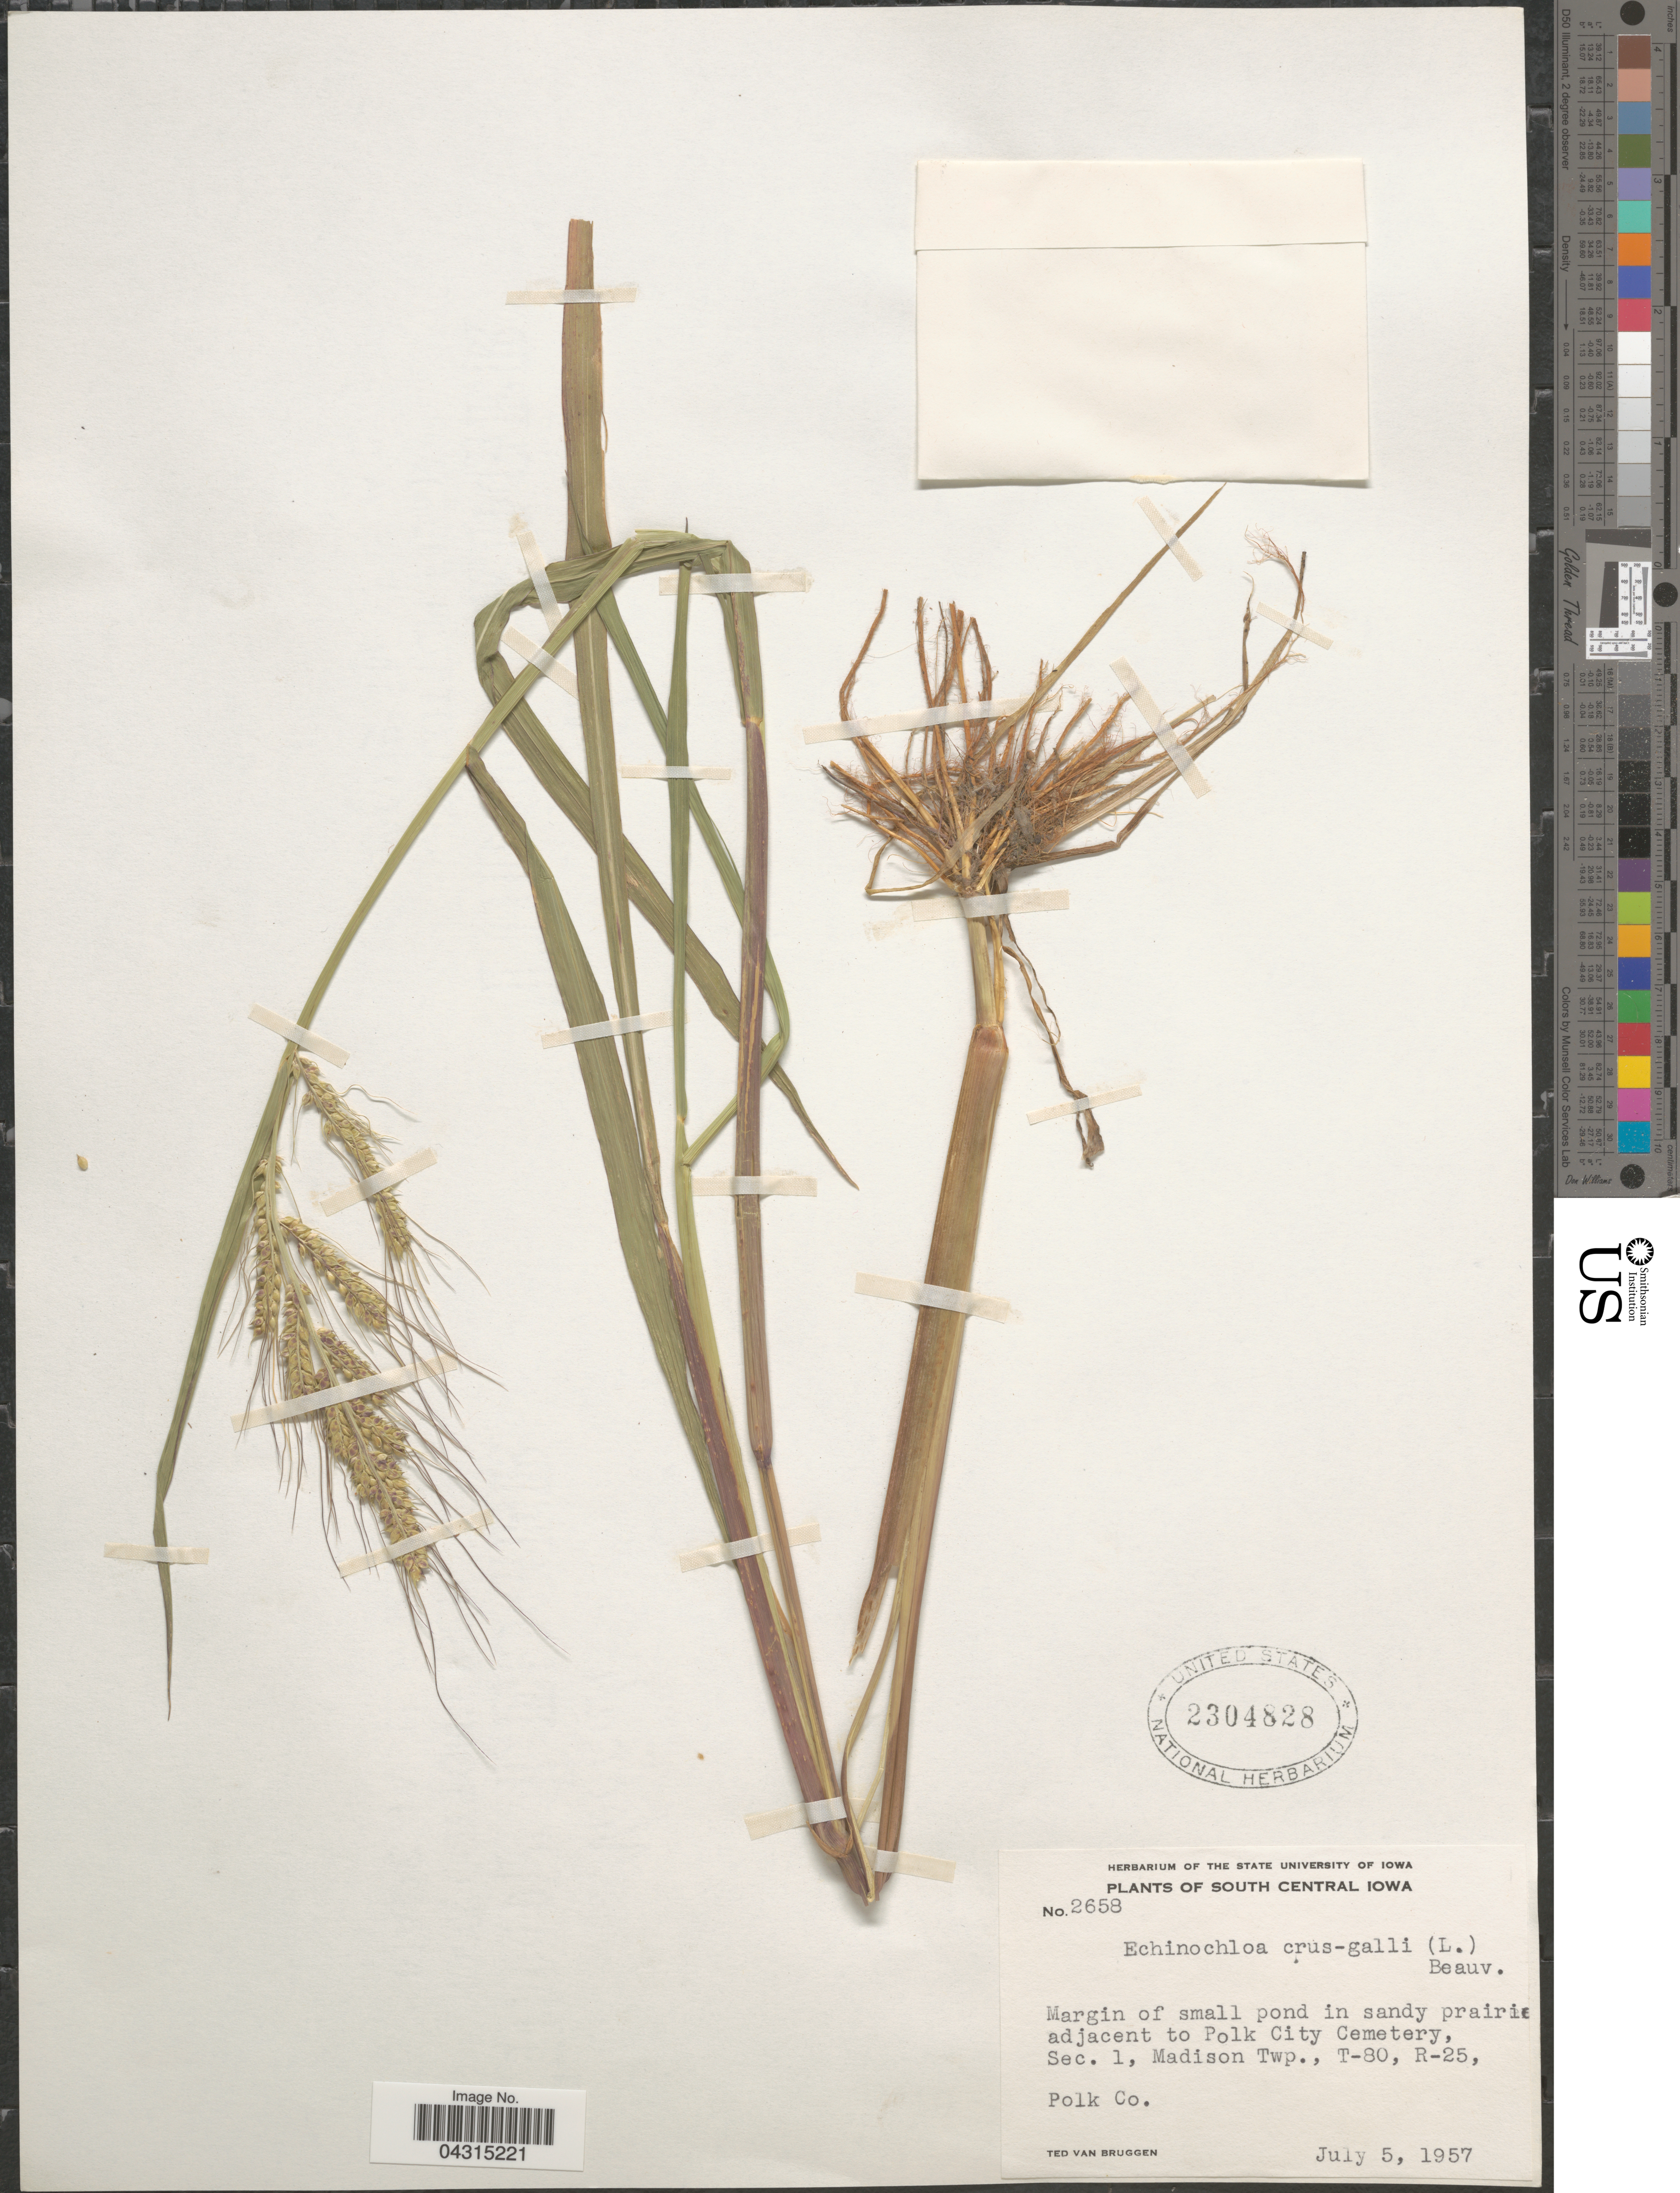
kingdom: Plantae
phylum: Tracheophyta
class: Liliopsida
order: Poales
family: Poaceae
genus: Echinochloa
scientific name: Echinochloa crus-galli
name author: (L.) P. Beauv.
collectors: T. van Bruggen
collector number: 2658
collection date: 1957-07-05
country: United States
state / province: Iowa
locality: South Central Iowa. Margin of small pond in sandy prairie adjacent to Polk City Cemetery, Sec. 1, Madison Twp., T-80, R-25, Polk Co.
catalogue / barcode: US 2304828